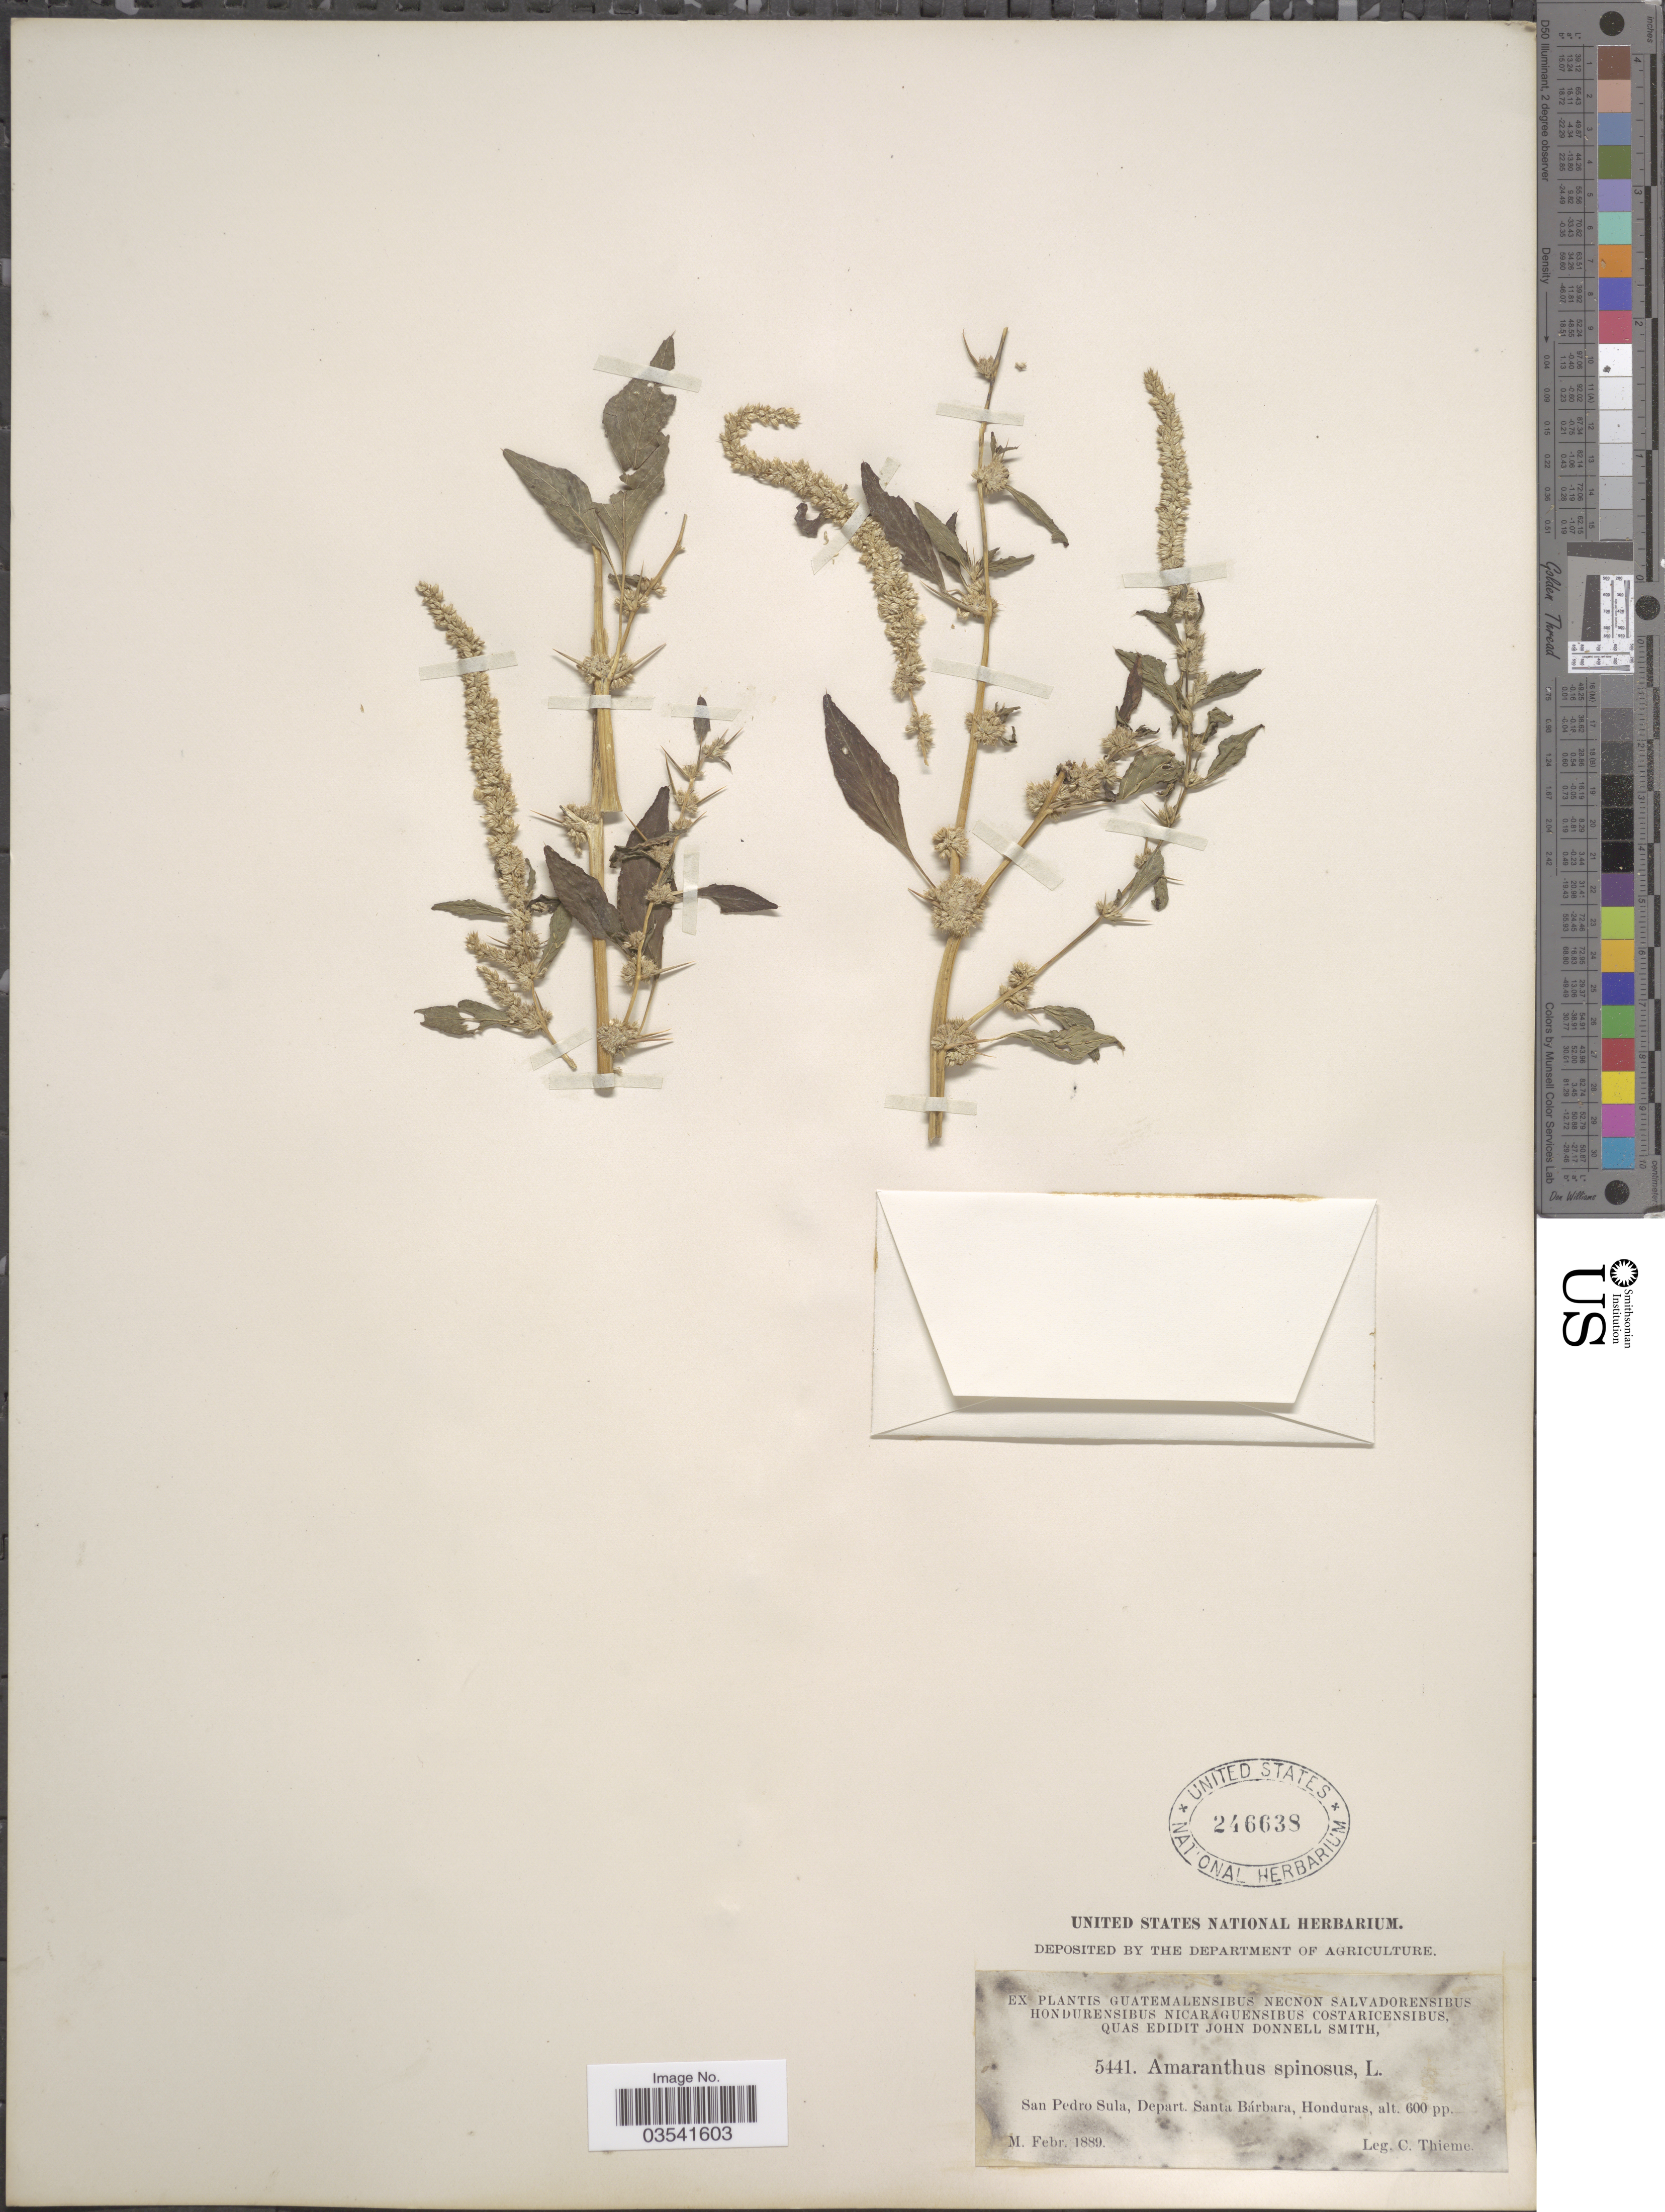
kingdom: Plantae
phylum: Tracheophyta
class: Magnoliopsida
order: Caryophyllales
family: Amaranthaceae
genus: Amaranthus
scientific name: Amaranthus spinosus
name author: L.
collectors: C. Thieme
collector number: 5441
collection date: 1889-02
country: Honduras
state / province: Santa Bárbara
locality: San Pedro Sula, Depart. Santa Bárbara.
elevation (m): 183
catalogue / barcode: US 246638